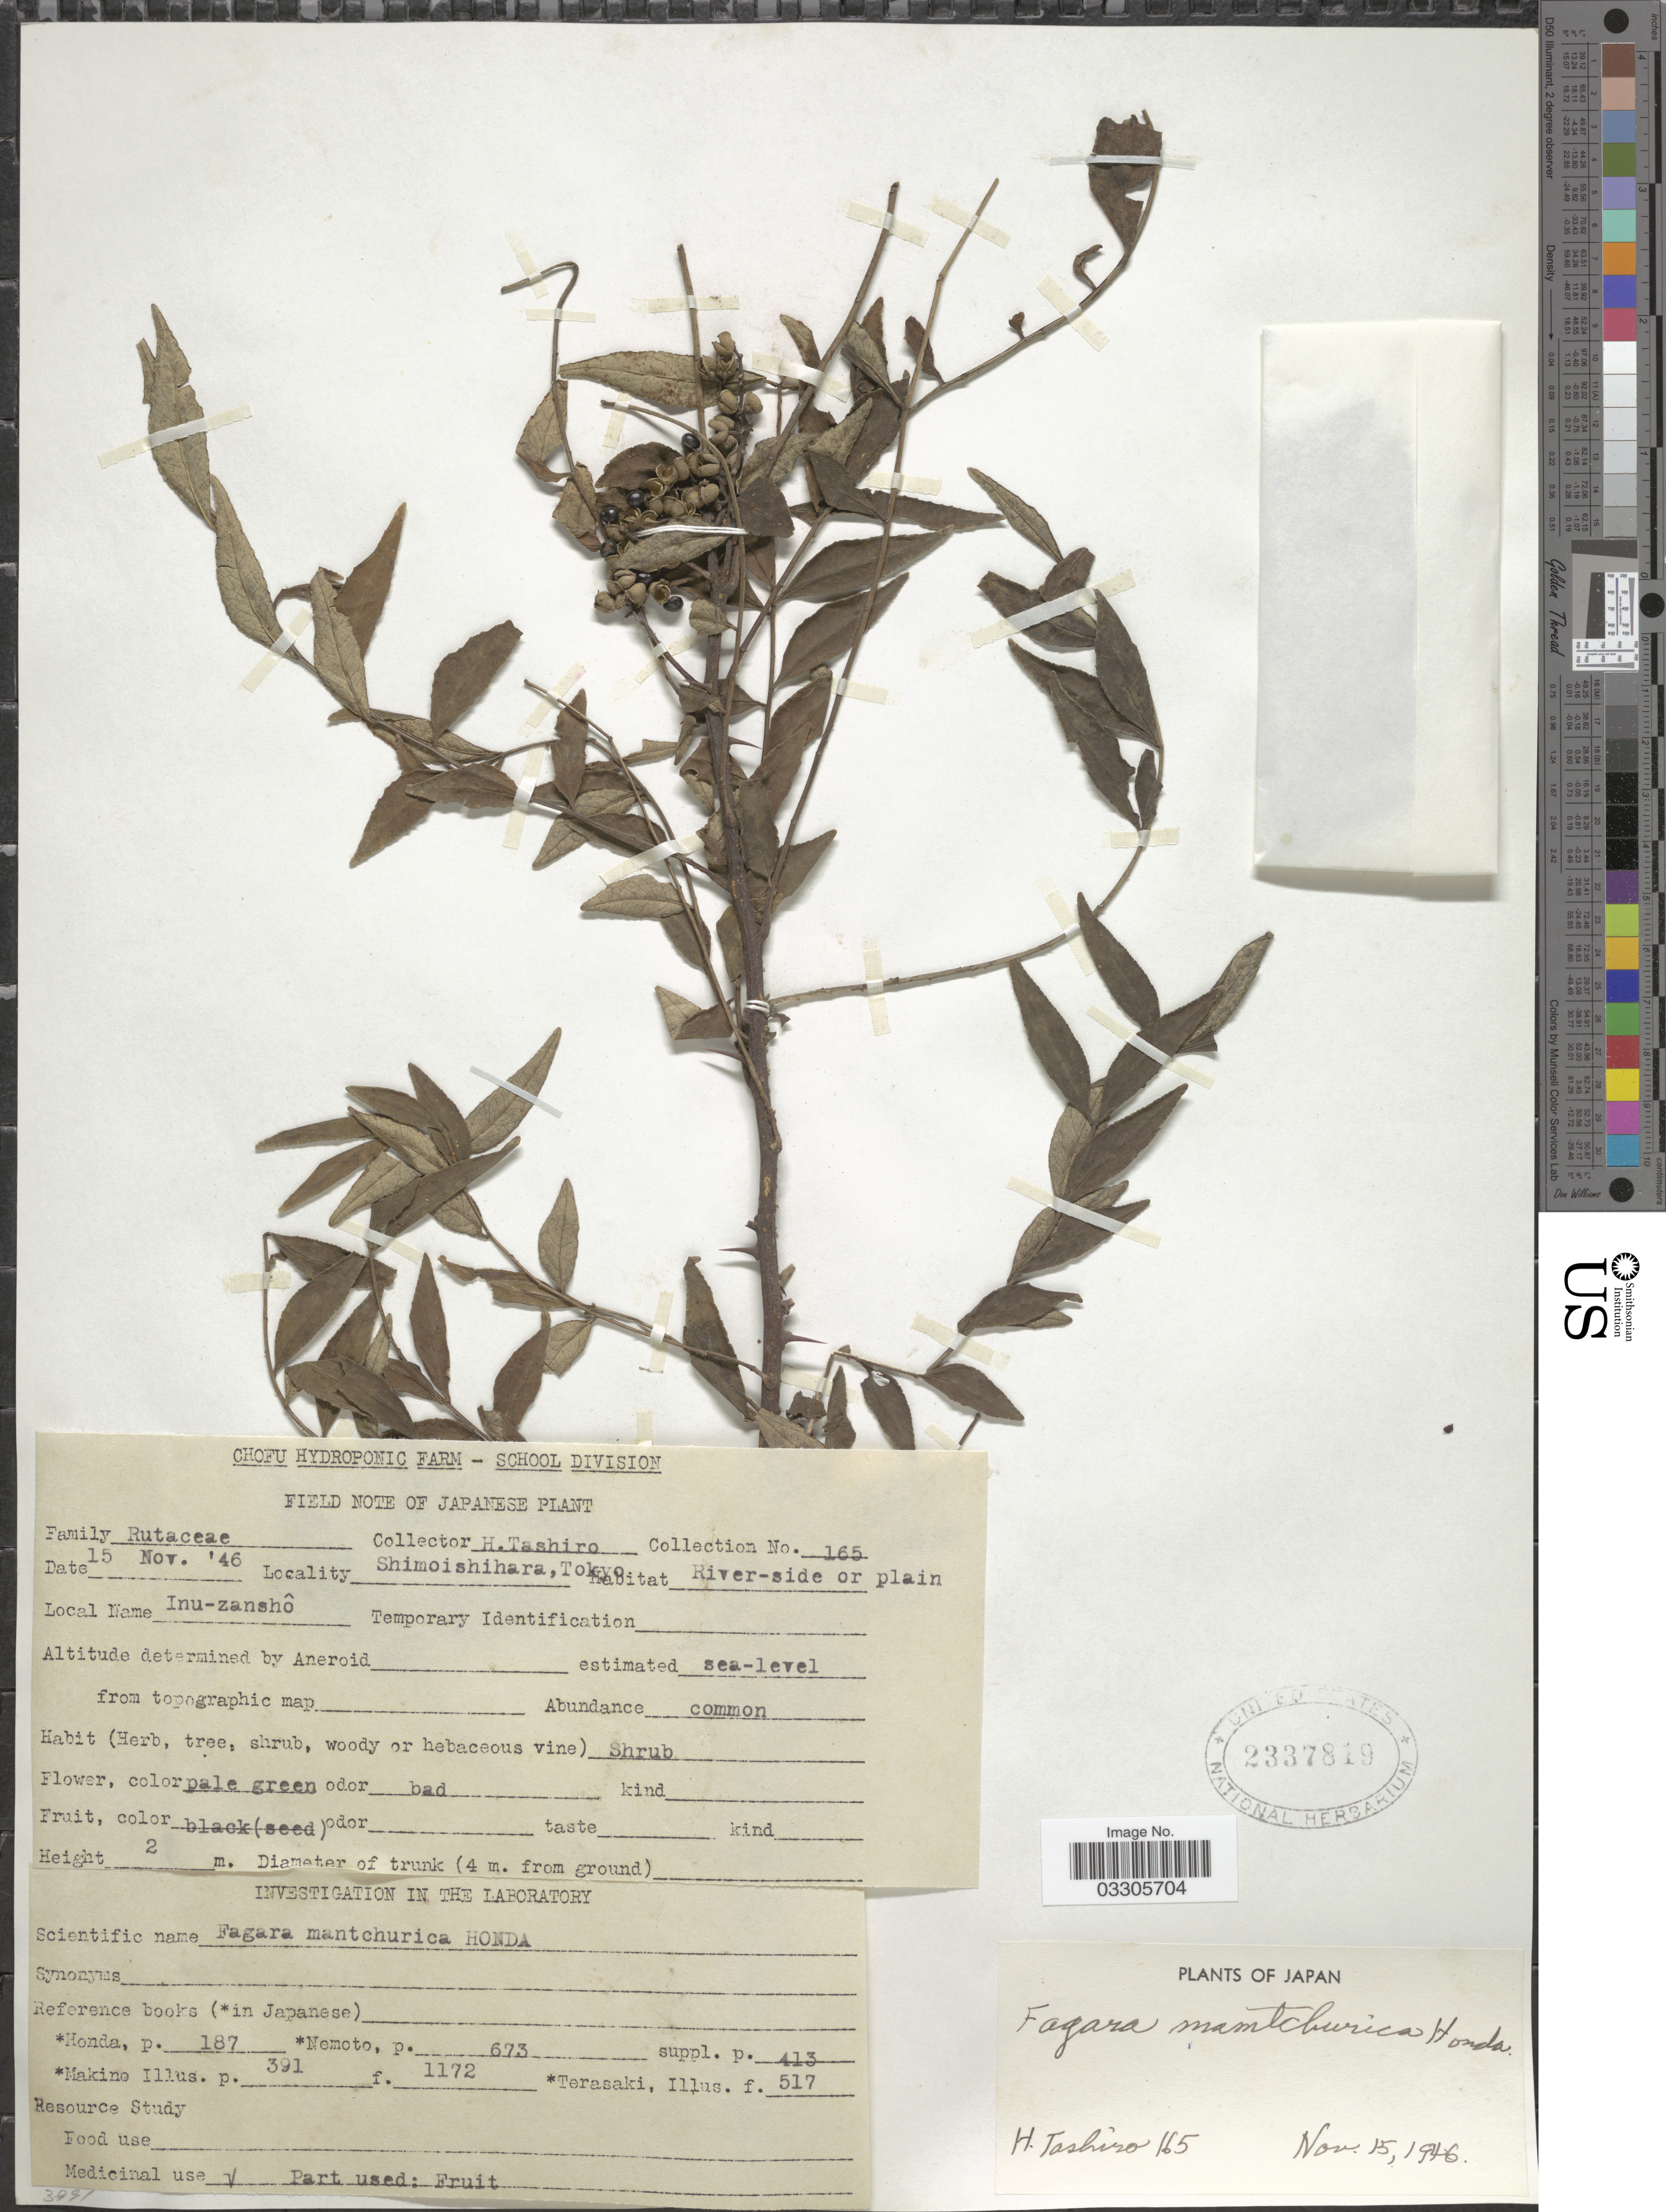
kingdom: Plantae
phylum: Tracheophyta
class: Magnoliopsida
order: Sapindales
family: Rutaceae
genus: Zanthoxylum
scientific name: Zanthoxylum mantchuricum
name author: Benn.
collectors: H. Tashiro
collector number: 165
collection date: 1946-11-15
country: Japan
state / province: Tokyo, Federal City of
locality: Shimoishihara.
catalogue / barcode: US 2337819